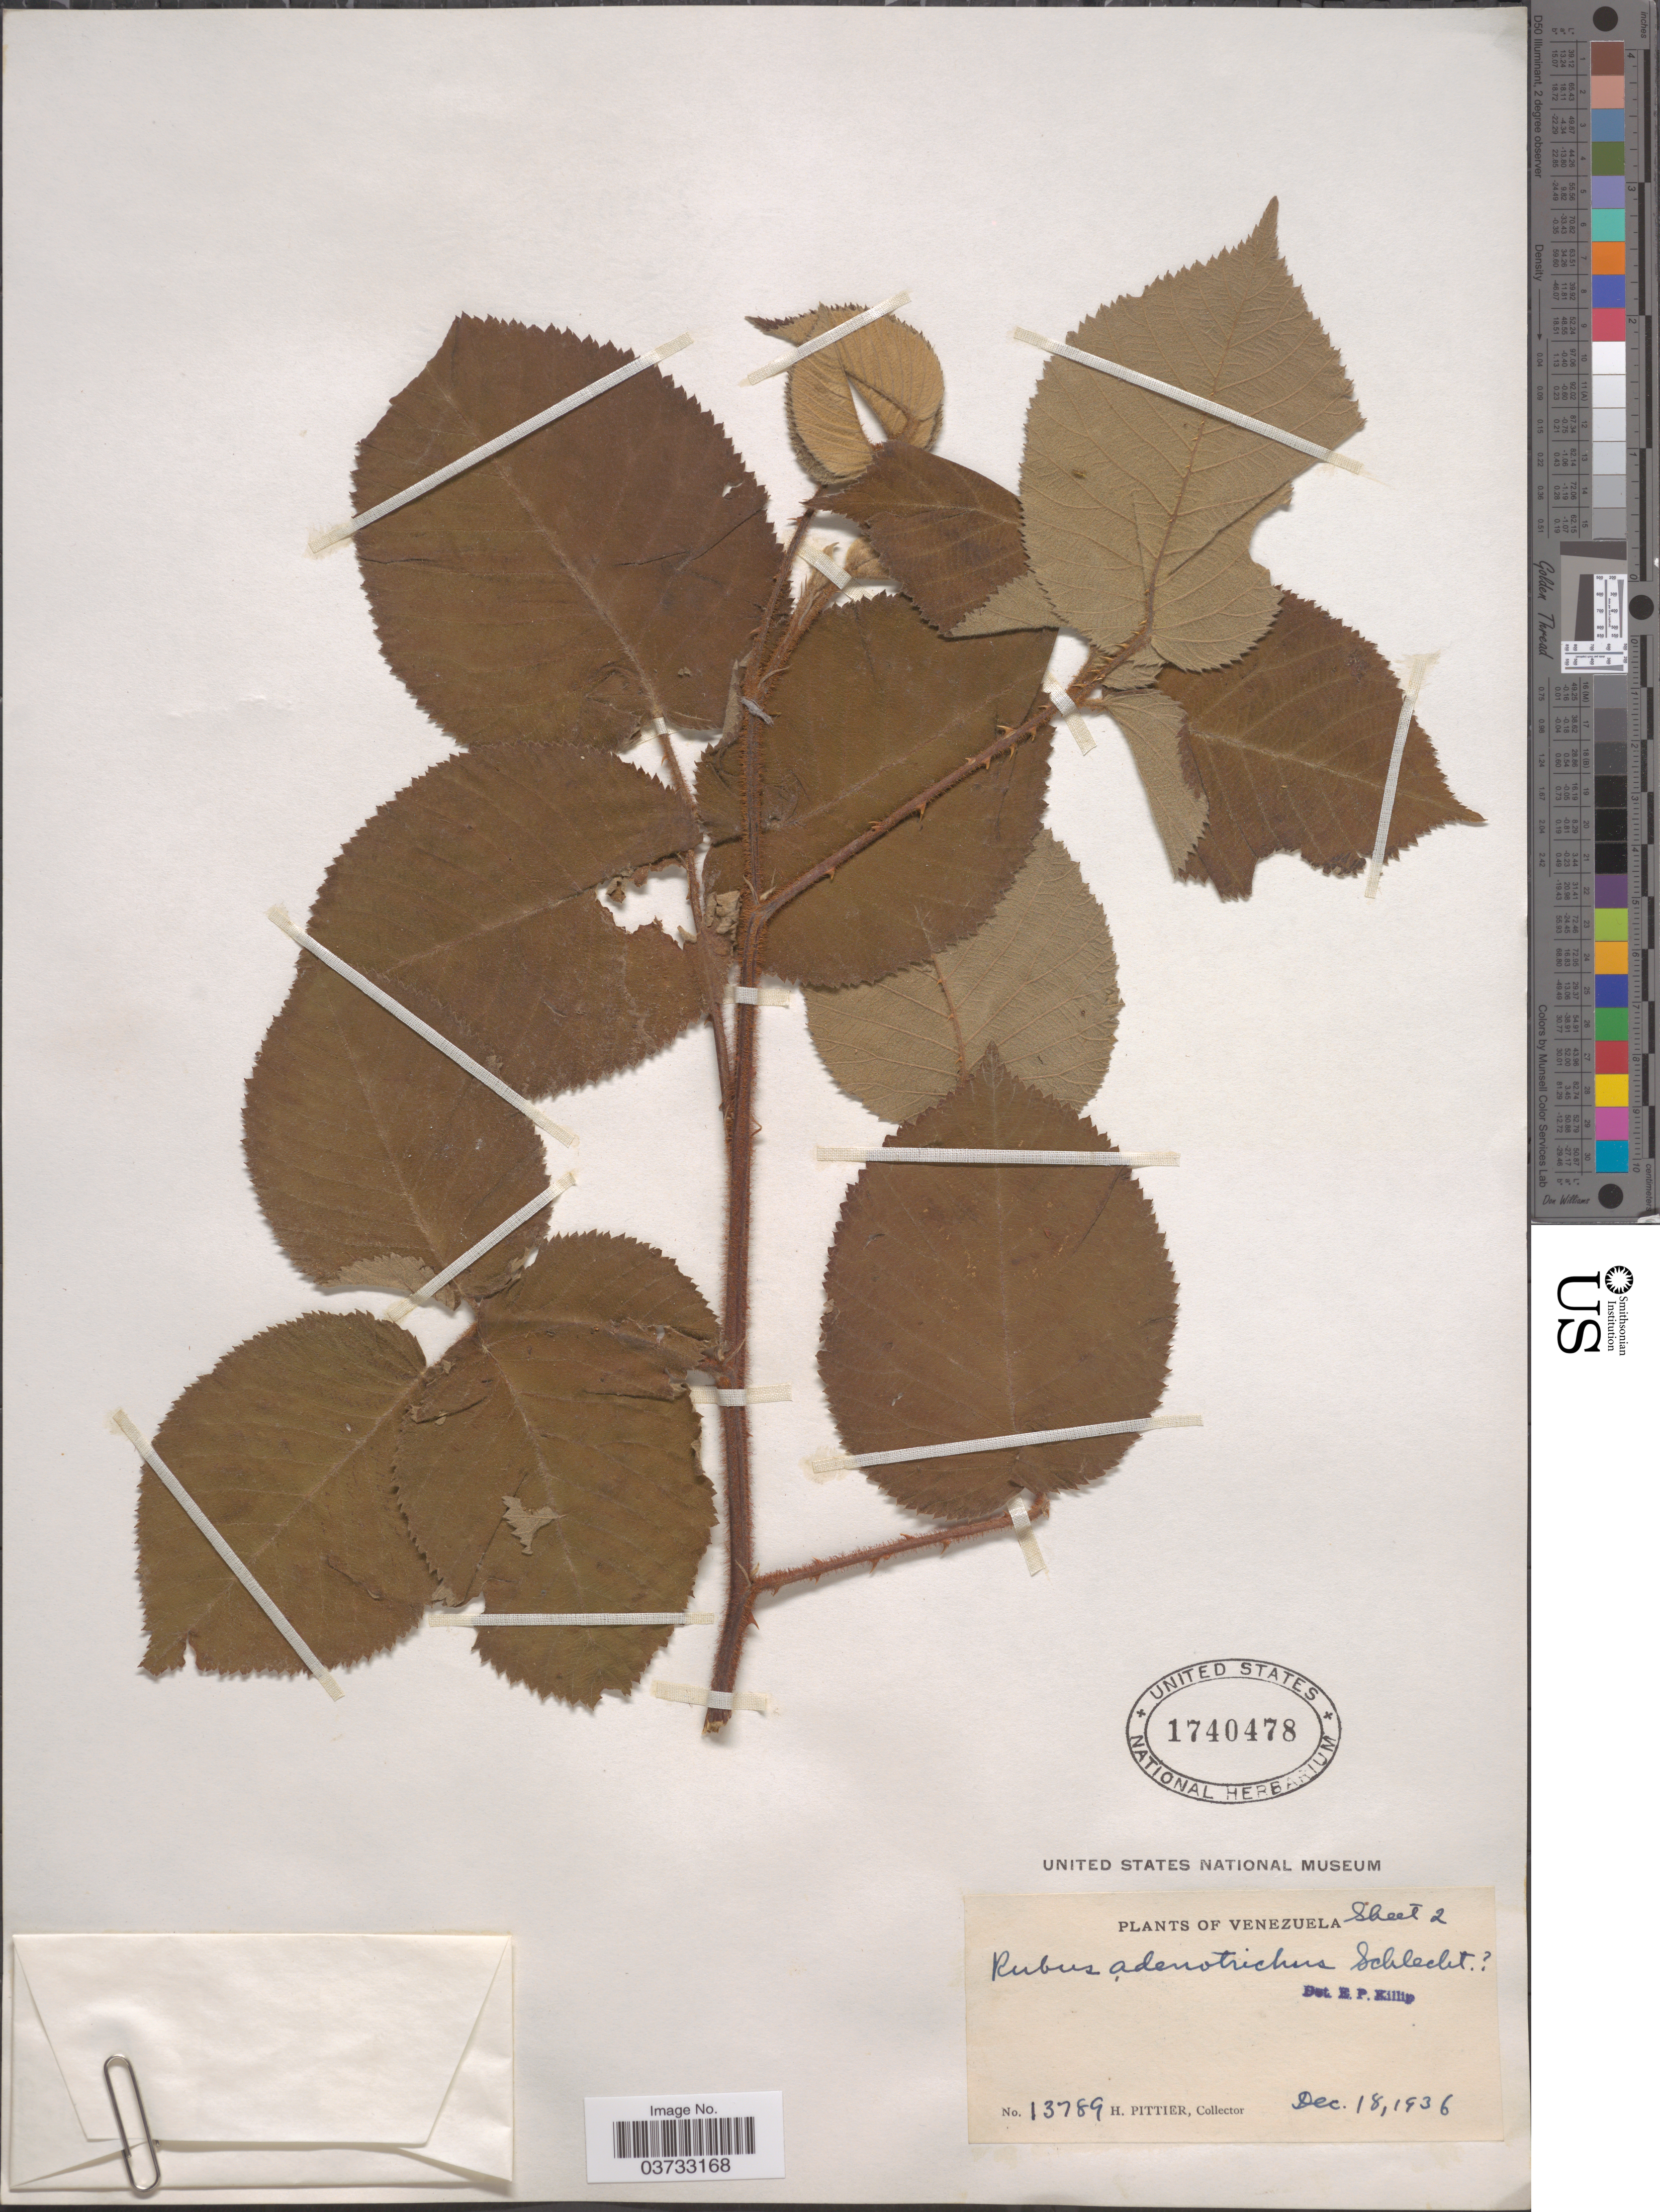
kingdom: Plantae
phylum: Tracheophyta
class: Magnoliopsida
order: Rosales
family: Rosaceae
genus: Rubus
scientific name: Rubus adenotrichos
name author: Schltdl.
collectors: H. F. Pittier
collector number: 13789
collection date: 1936-12-18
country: Venezuela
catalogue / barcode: US 1740478